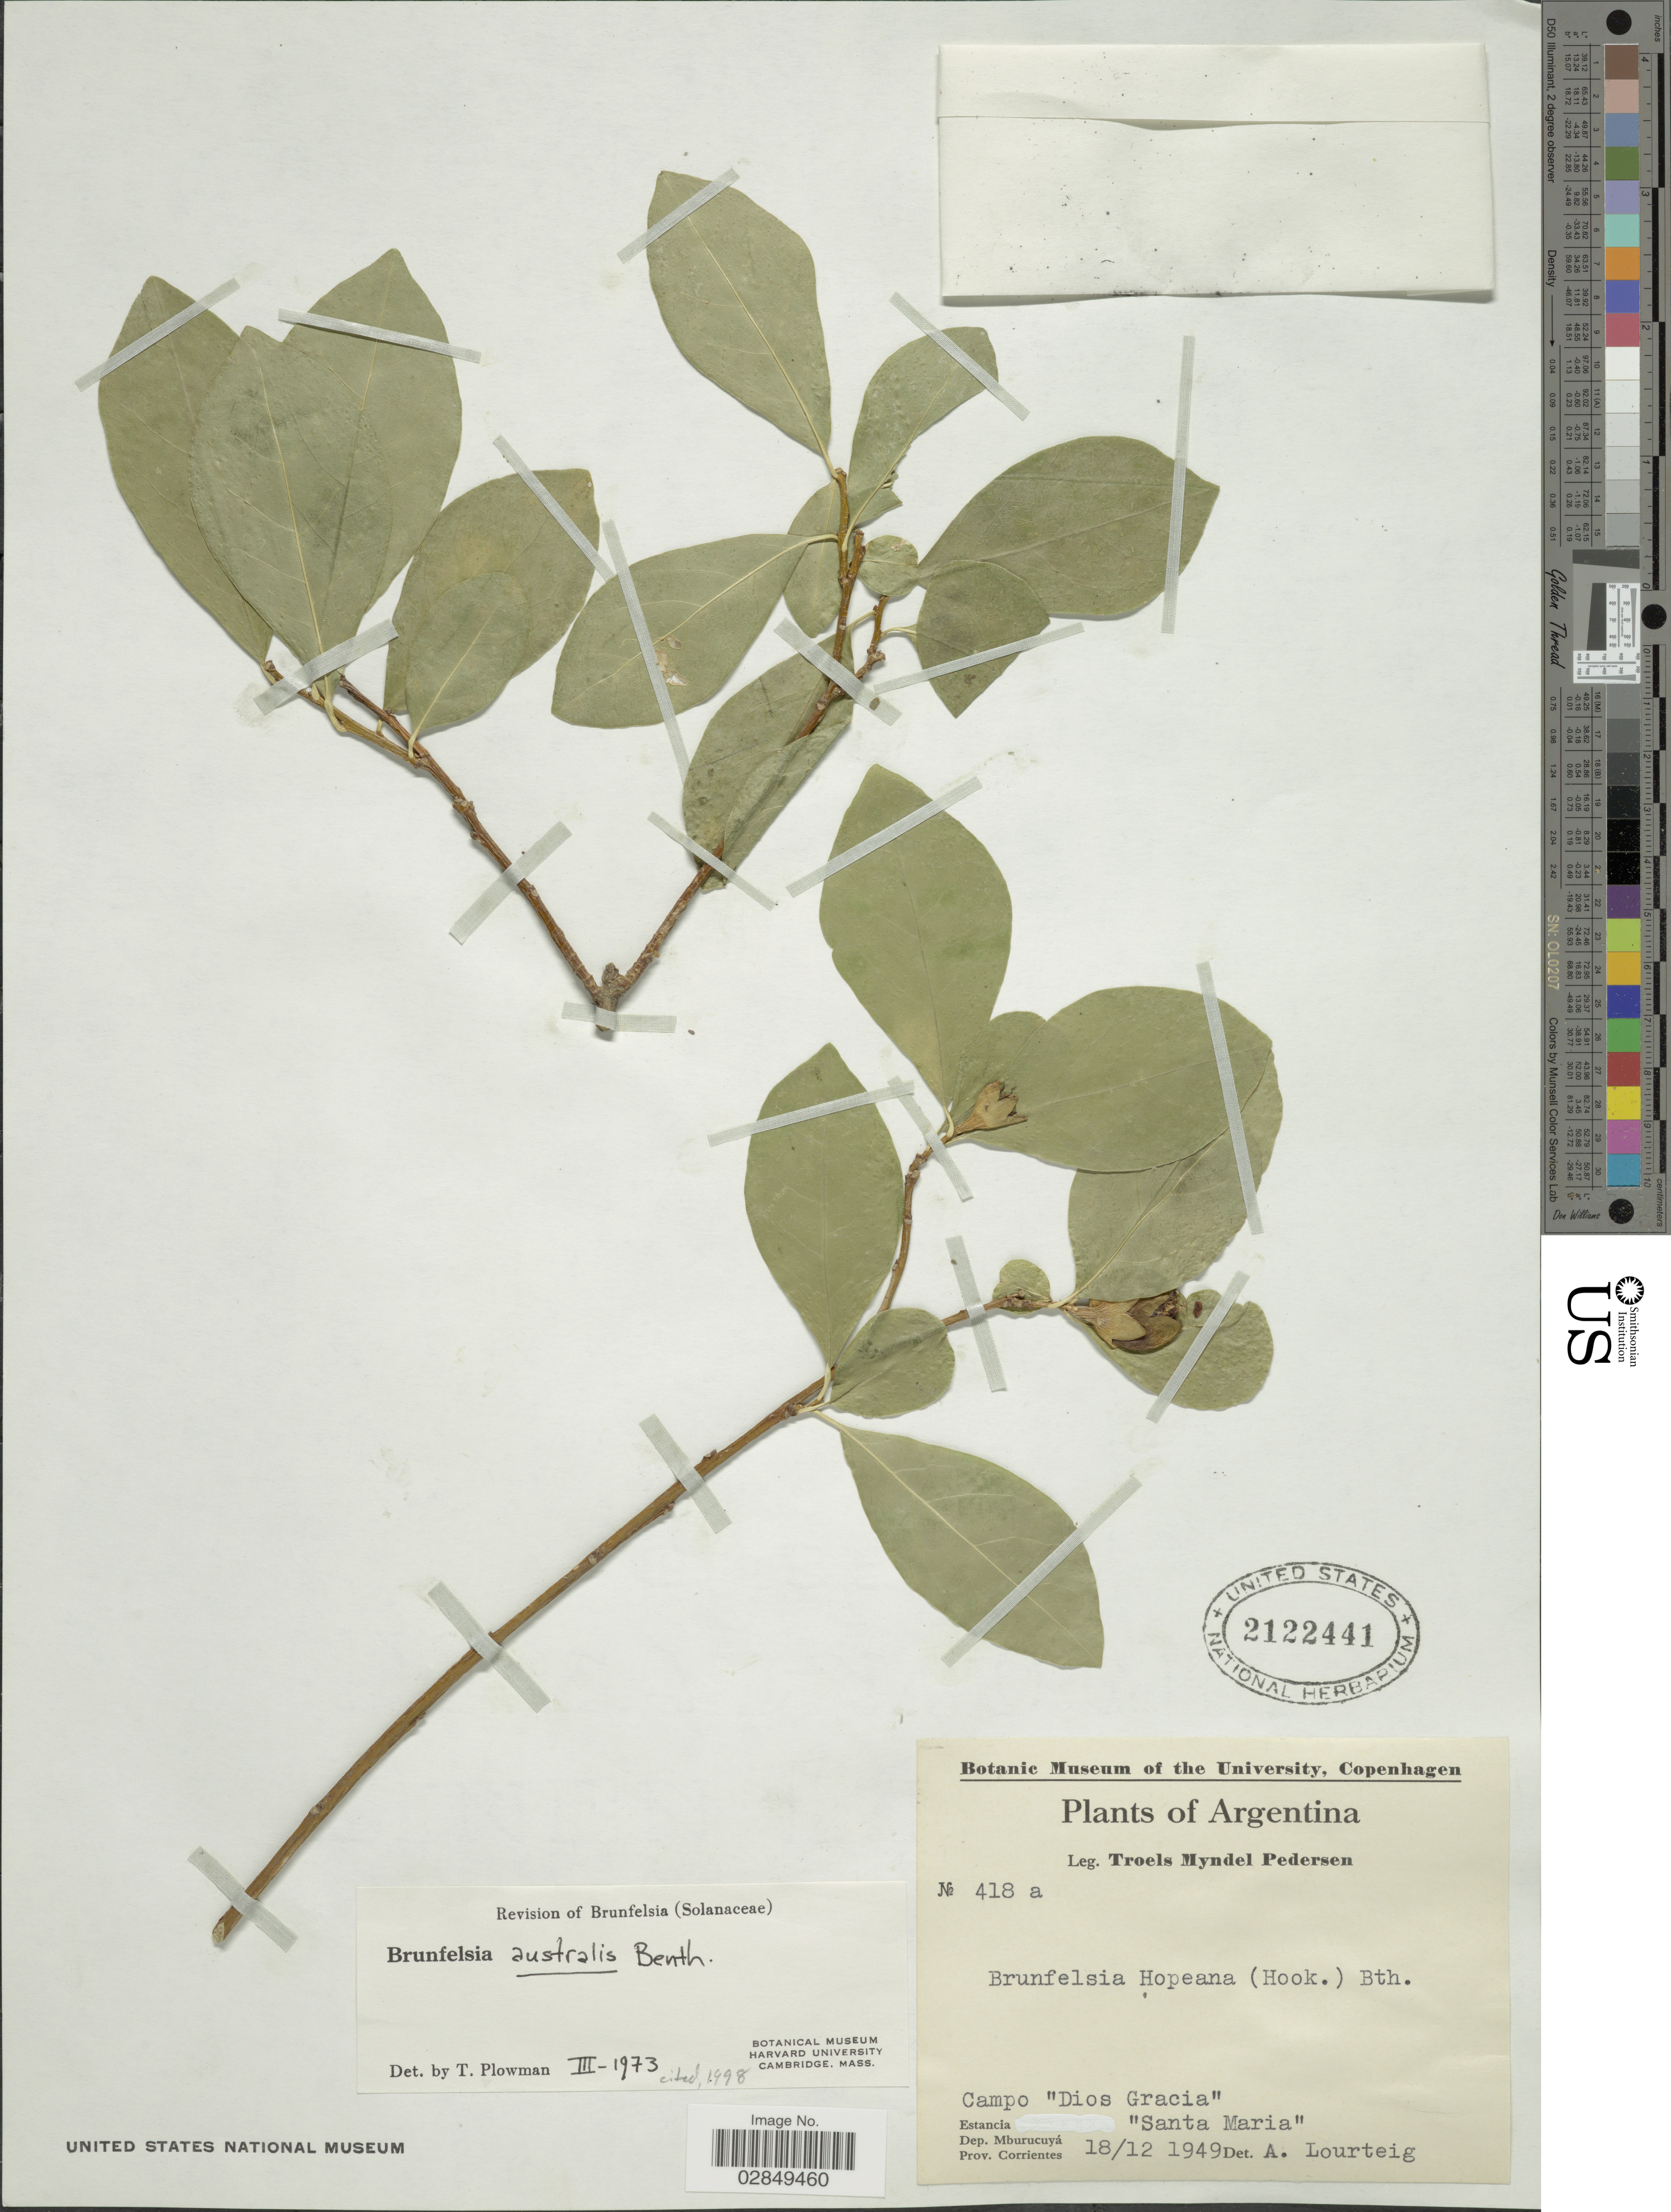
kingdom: Plantae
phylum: Tracheophyta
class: Magnoliopsida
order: Solanales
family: Solanaceae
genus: Brunfelsia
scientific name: Brunfelsia australis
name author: Benth.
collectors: T. Pederson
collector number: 418a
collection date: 1949-12-18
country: Argentina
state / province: Corrientes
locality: Campo "Dios Gracia", Estancia "Santa Maria", Dep. Mburucuyá.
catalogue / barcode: US 2122441